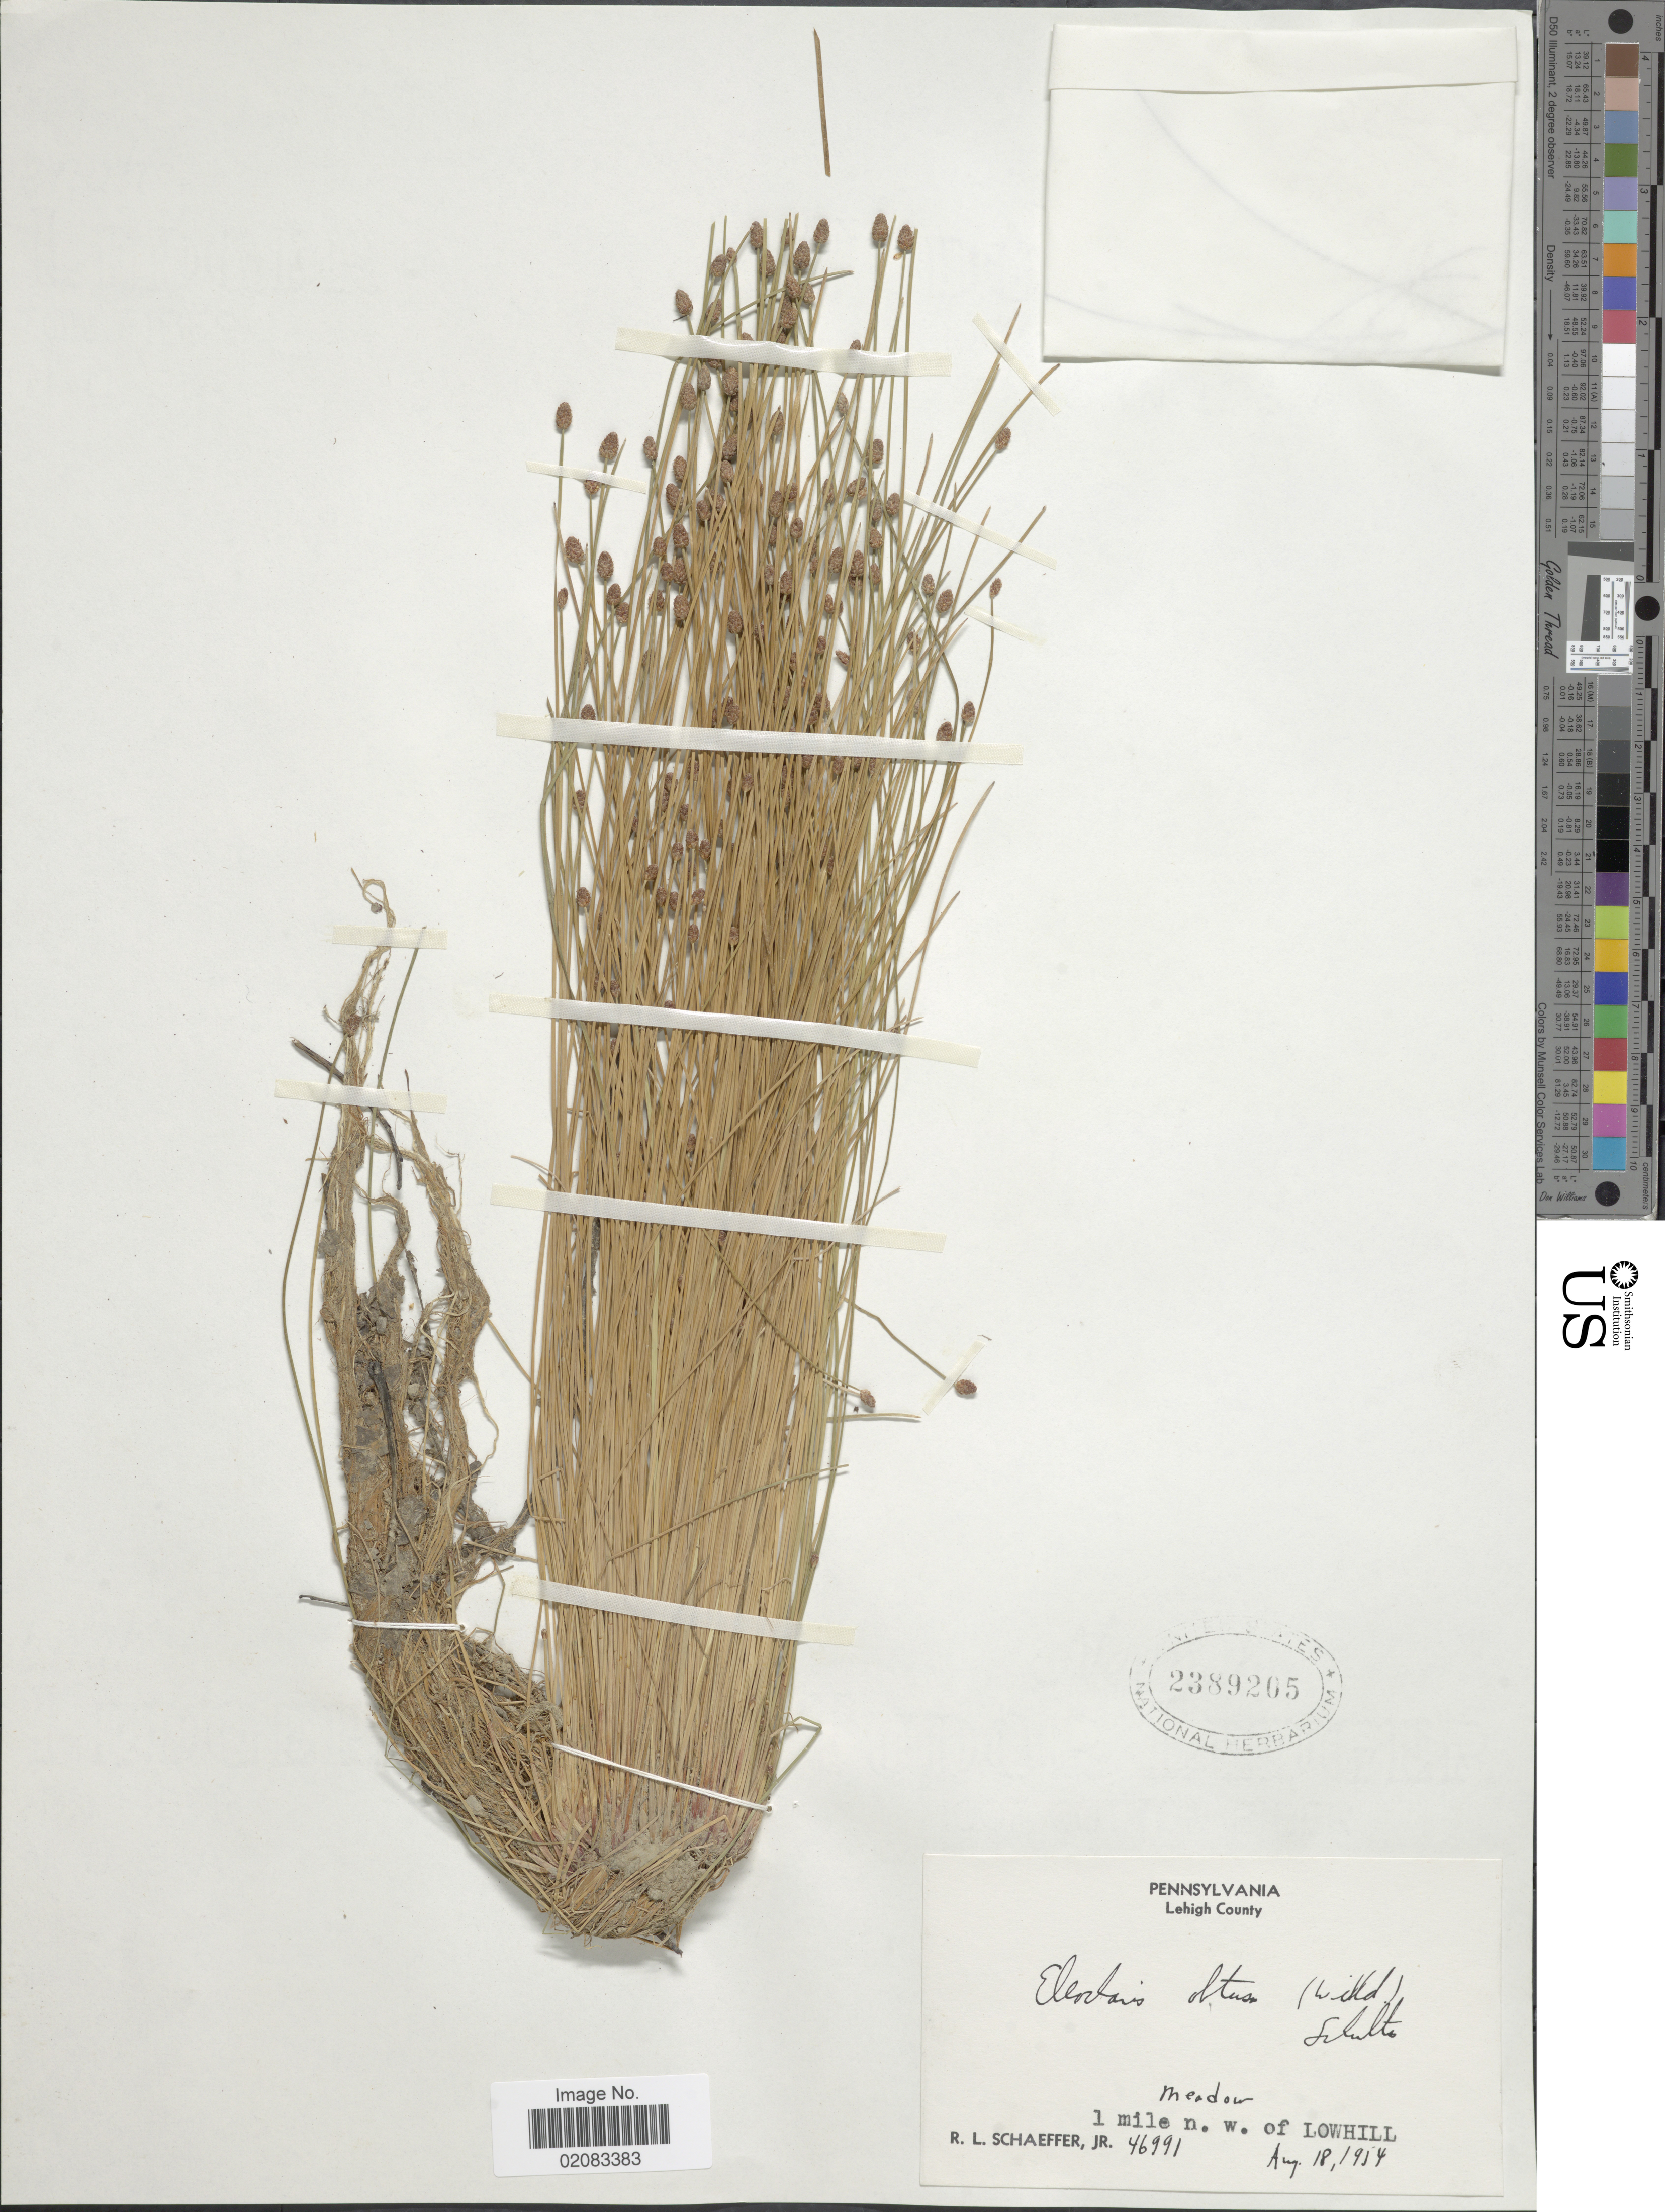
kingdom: Plantae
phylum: Tracheophyta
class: Liliopsida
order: Poales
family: Cyperaceae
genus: Eleocharis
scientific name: Eleocharis obtusa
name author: (Willd.) Schult.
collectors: R. L. Schaeffer Jr.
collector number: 46991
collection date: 1954-08-18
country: United States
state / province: Pennsylvania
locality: Lehigh County, meadow, 1 mile n.w. of Lowhill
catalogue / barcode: US 2389205